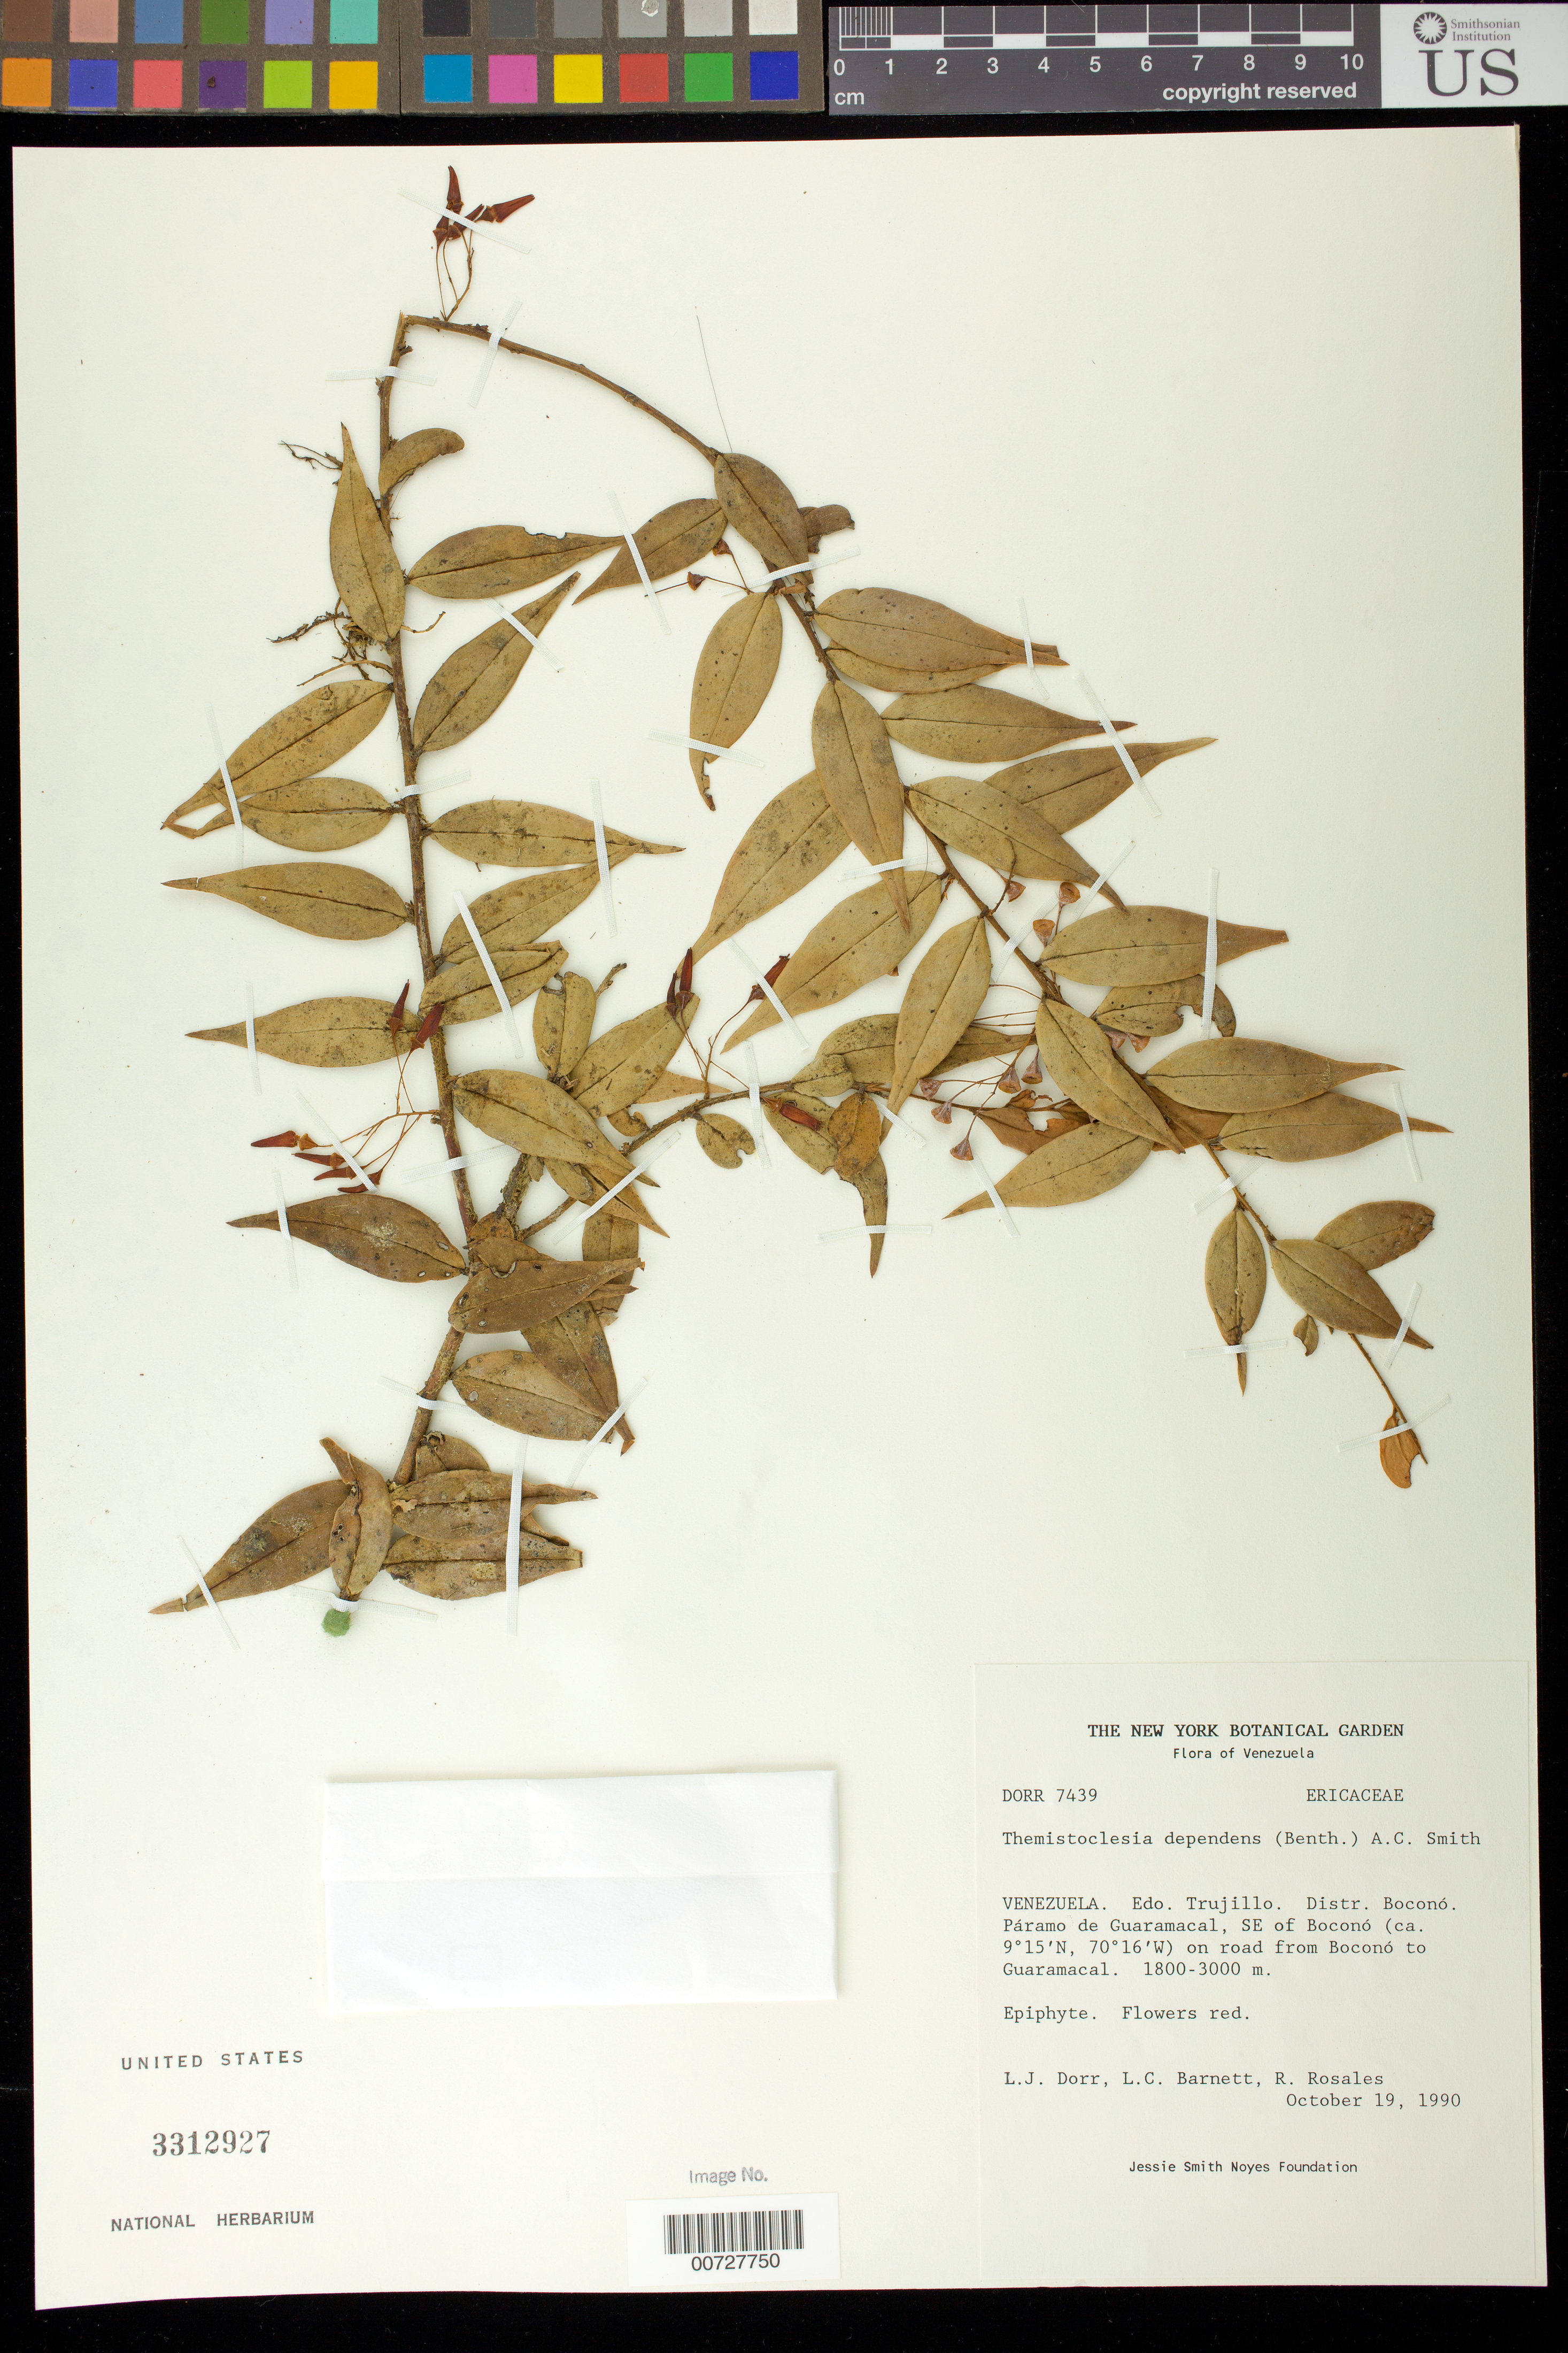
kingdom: Plantae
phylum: Tracheophyta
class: Magnoliopsida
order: Ericales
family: Ericaceae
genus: Themistoclesia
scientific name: Themistoclesia dependens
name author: (Benth.) A.C. Sm.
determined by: Dorr, L. J., (BOT), Smithsonian Institution - National Museum of Natural History (UNITED STATES)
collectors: L. J. Dorr, L. C. Barnett & R. Rosales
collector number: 7439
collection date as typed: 19 0ct 1990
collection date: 1990-10-19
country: Venezuela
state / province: Trujillo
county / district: Boconó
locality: Páramo de Guaramacal, SE of Boconó on road from Boconó to Guaramacal.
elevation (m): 1800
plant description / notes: NY, US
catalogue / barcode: US 3312927